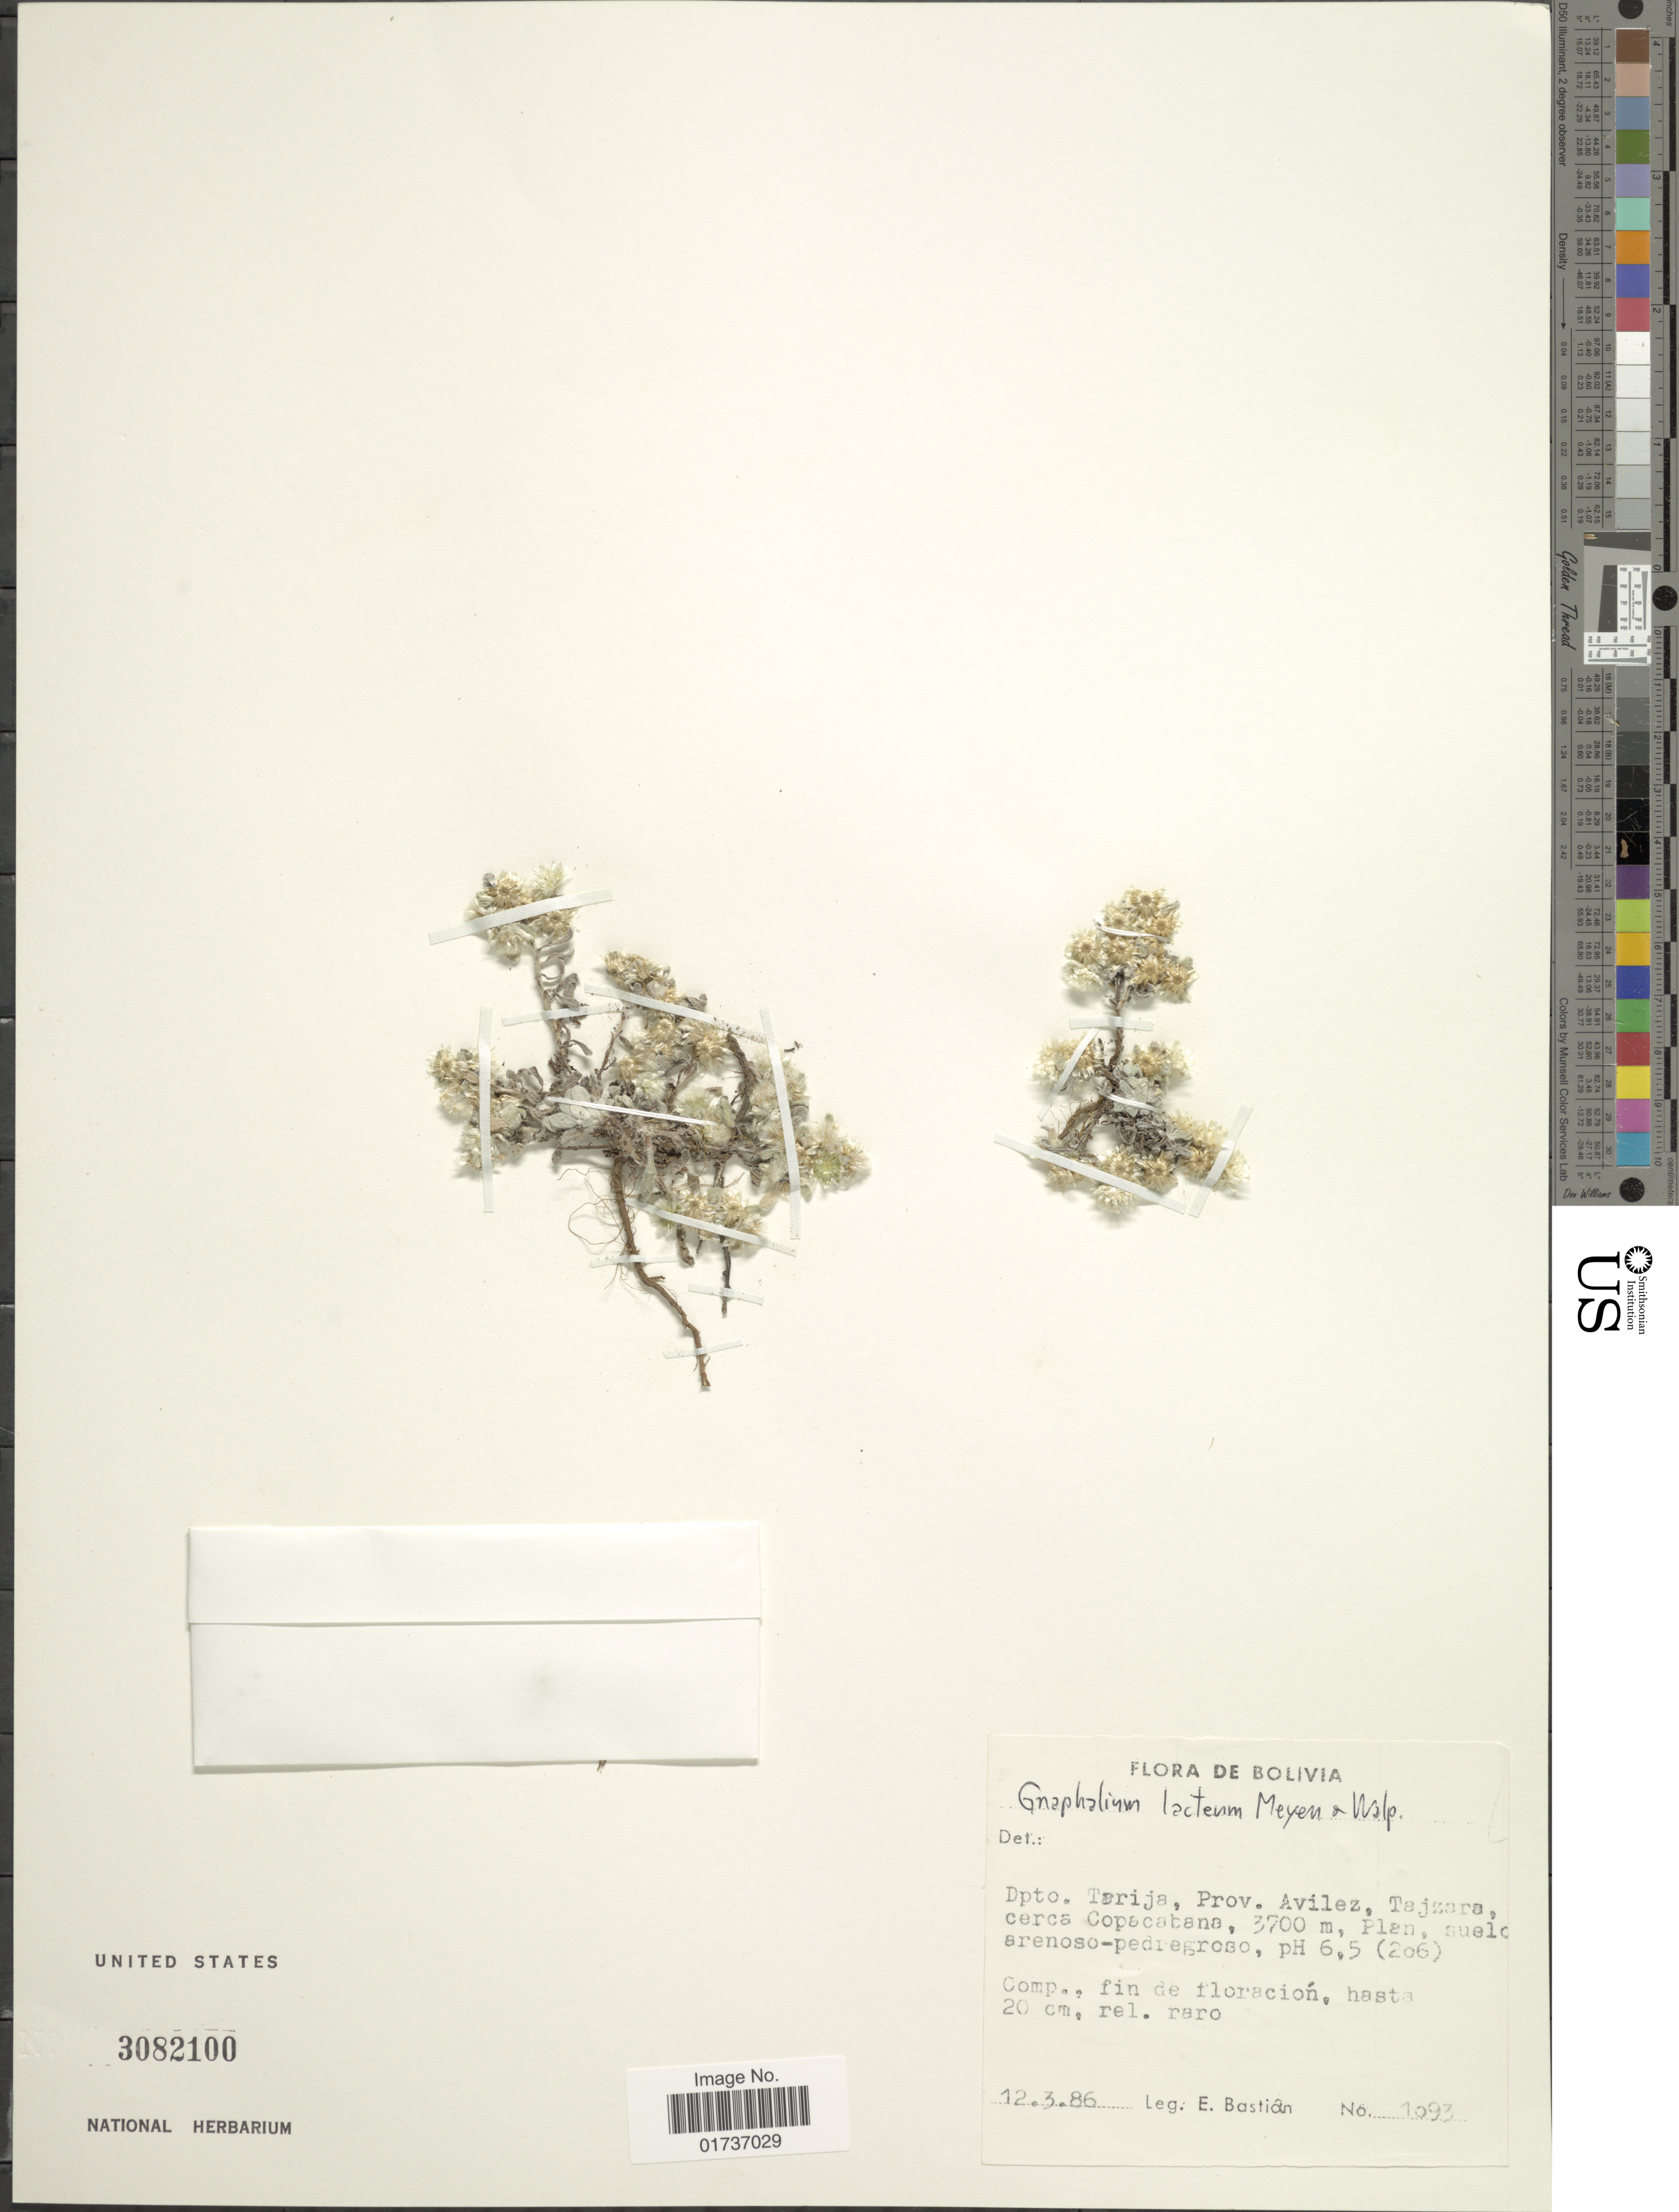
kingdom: Plantae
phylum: Tracheophyta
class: Magnoliopsida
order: Asterales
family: Asteraceae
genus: Gnaphalium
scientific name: Gnaphalium lacteum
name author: Meyen & Walp.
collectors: E. Bastian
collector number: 1093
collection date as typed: Transcribed d/m/y: 12/3/86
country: Bolivia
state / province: Tarija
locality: Dpto Tarija, prov. Aviles, Tazara, cerca Copacabana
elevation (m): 3700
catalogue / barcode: US 3082100